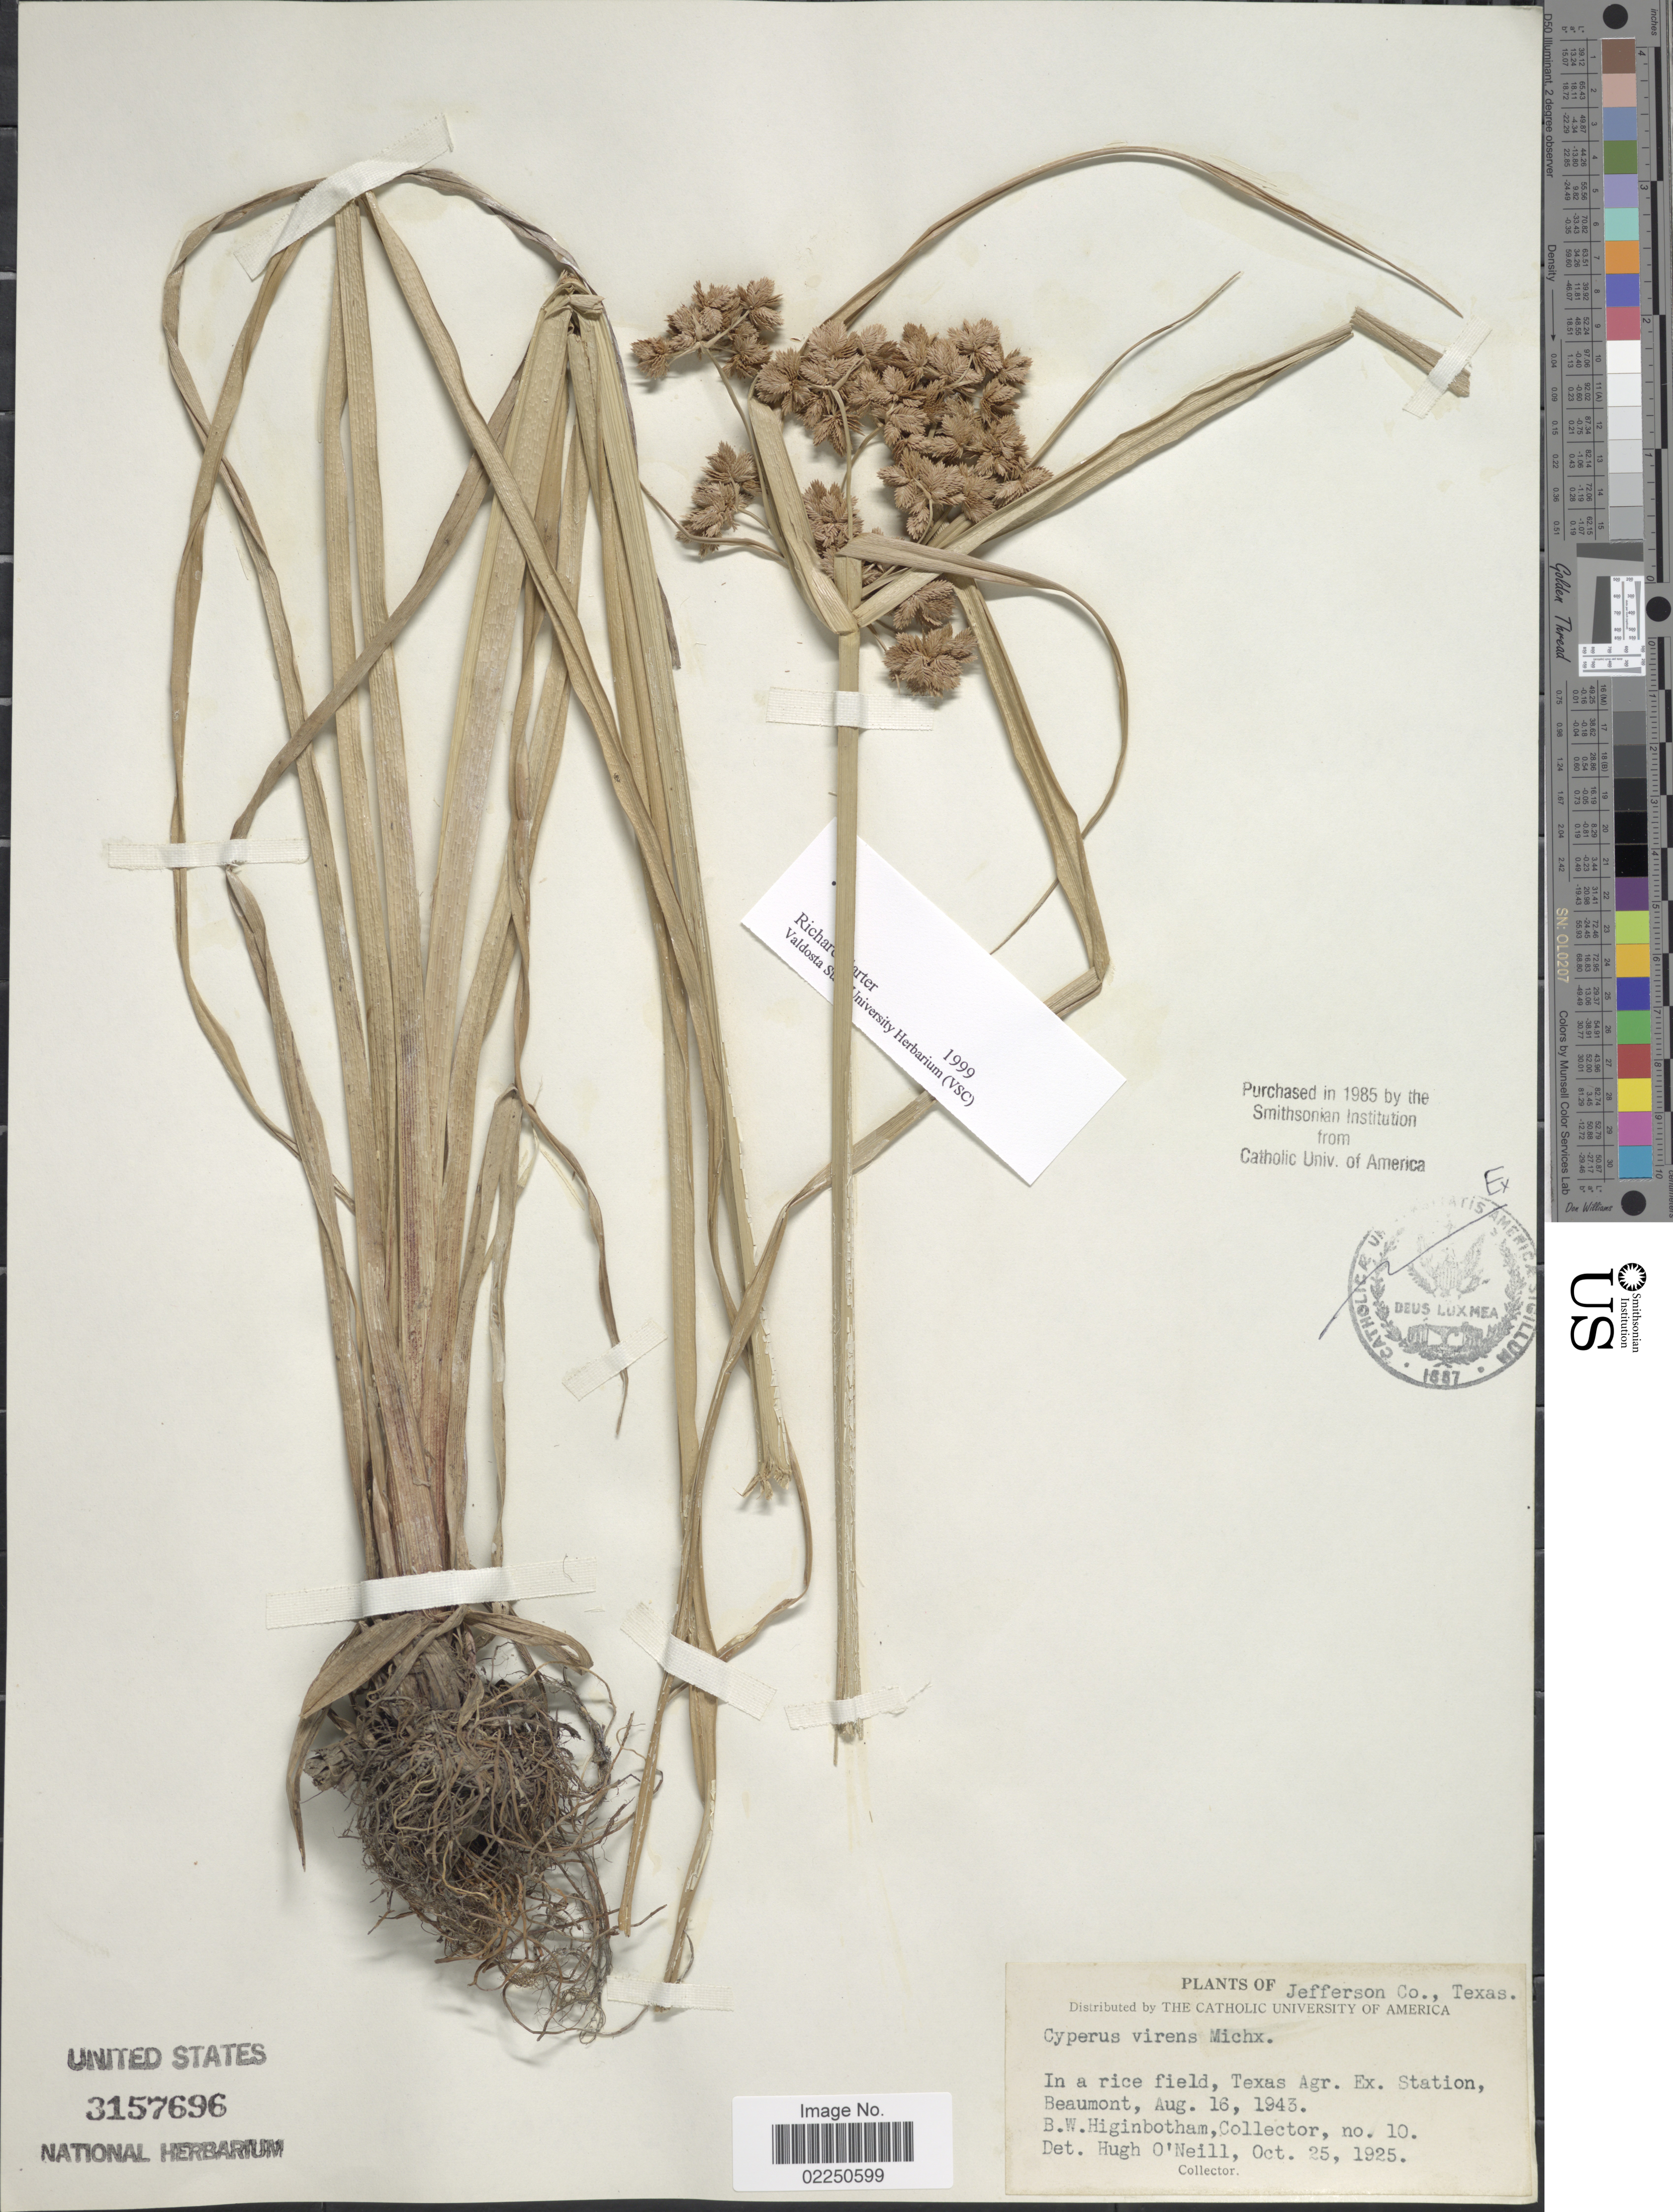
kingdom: Plantae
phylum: Tracheophyta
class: Liliopsida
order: Poales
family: Cyperaceae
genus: Cyperus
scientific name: Cyperus virens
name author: Michx.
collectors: B. Higinbotham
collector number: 10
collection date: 1925-10-25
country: United States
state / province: Texas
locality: Jefferson Co. In a rice field, Texas Agr. Ex. Station, Beaumont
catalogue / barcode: US 3157696